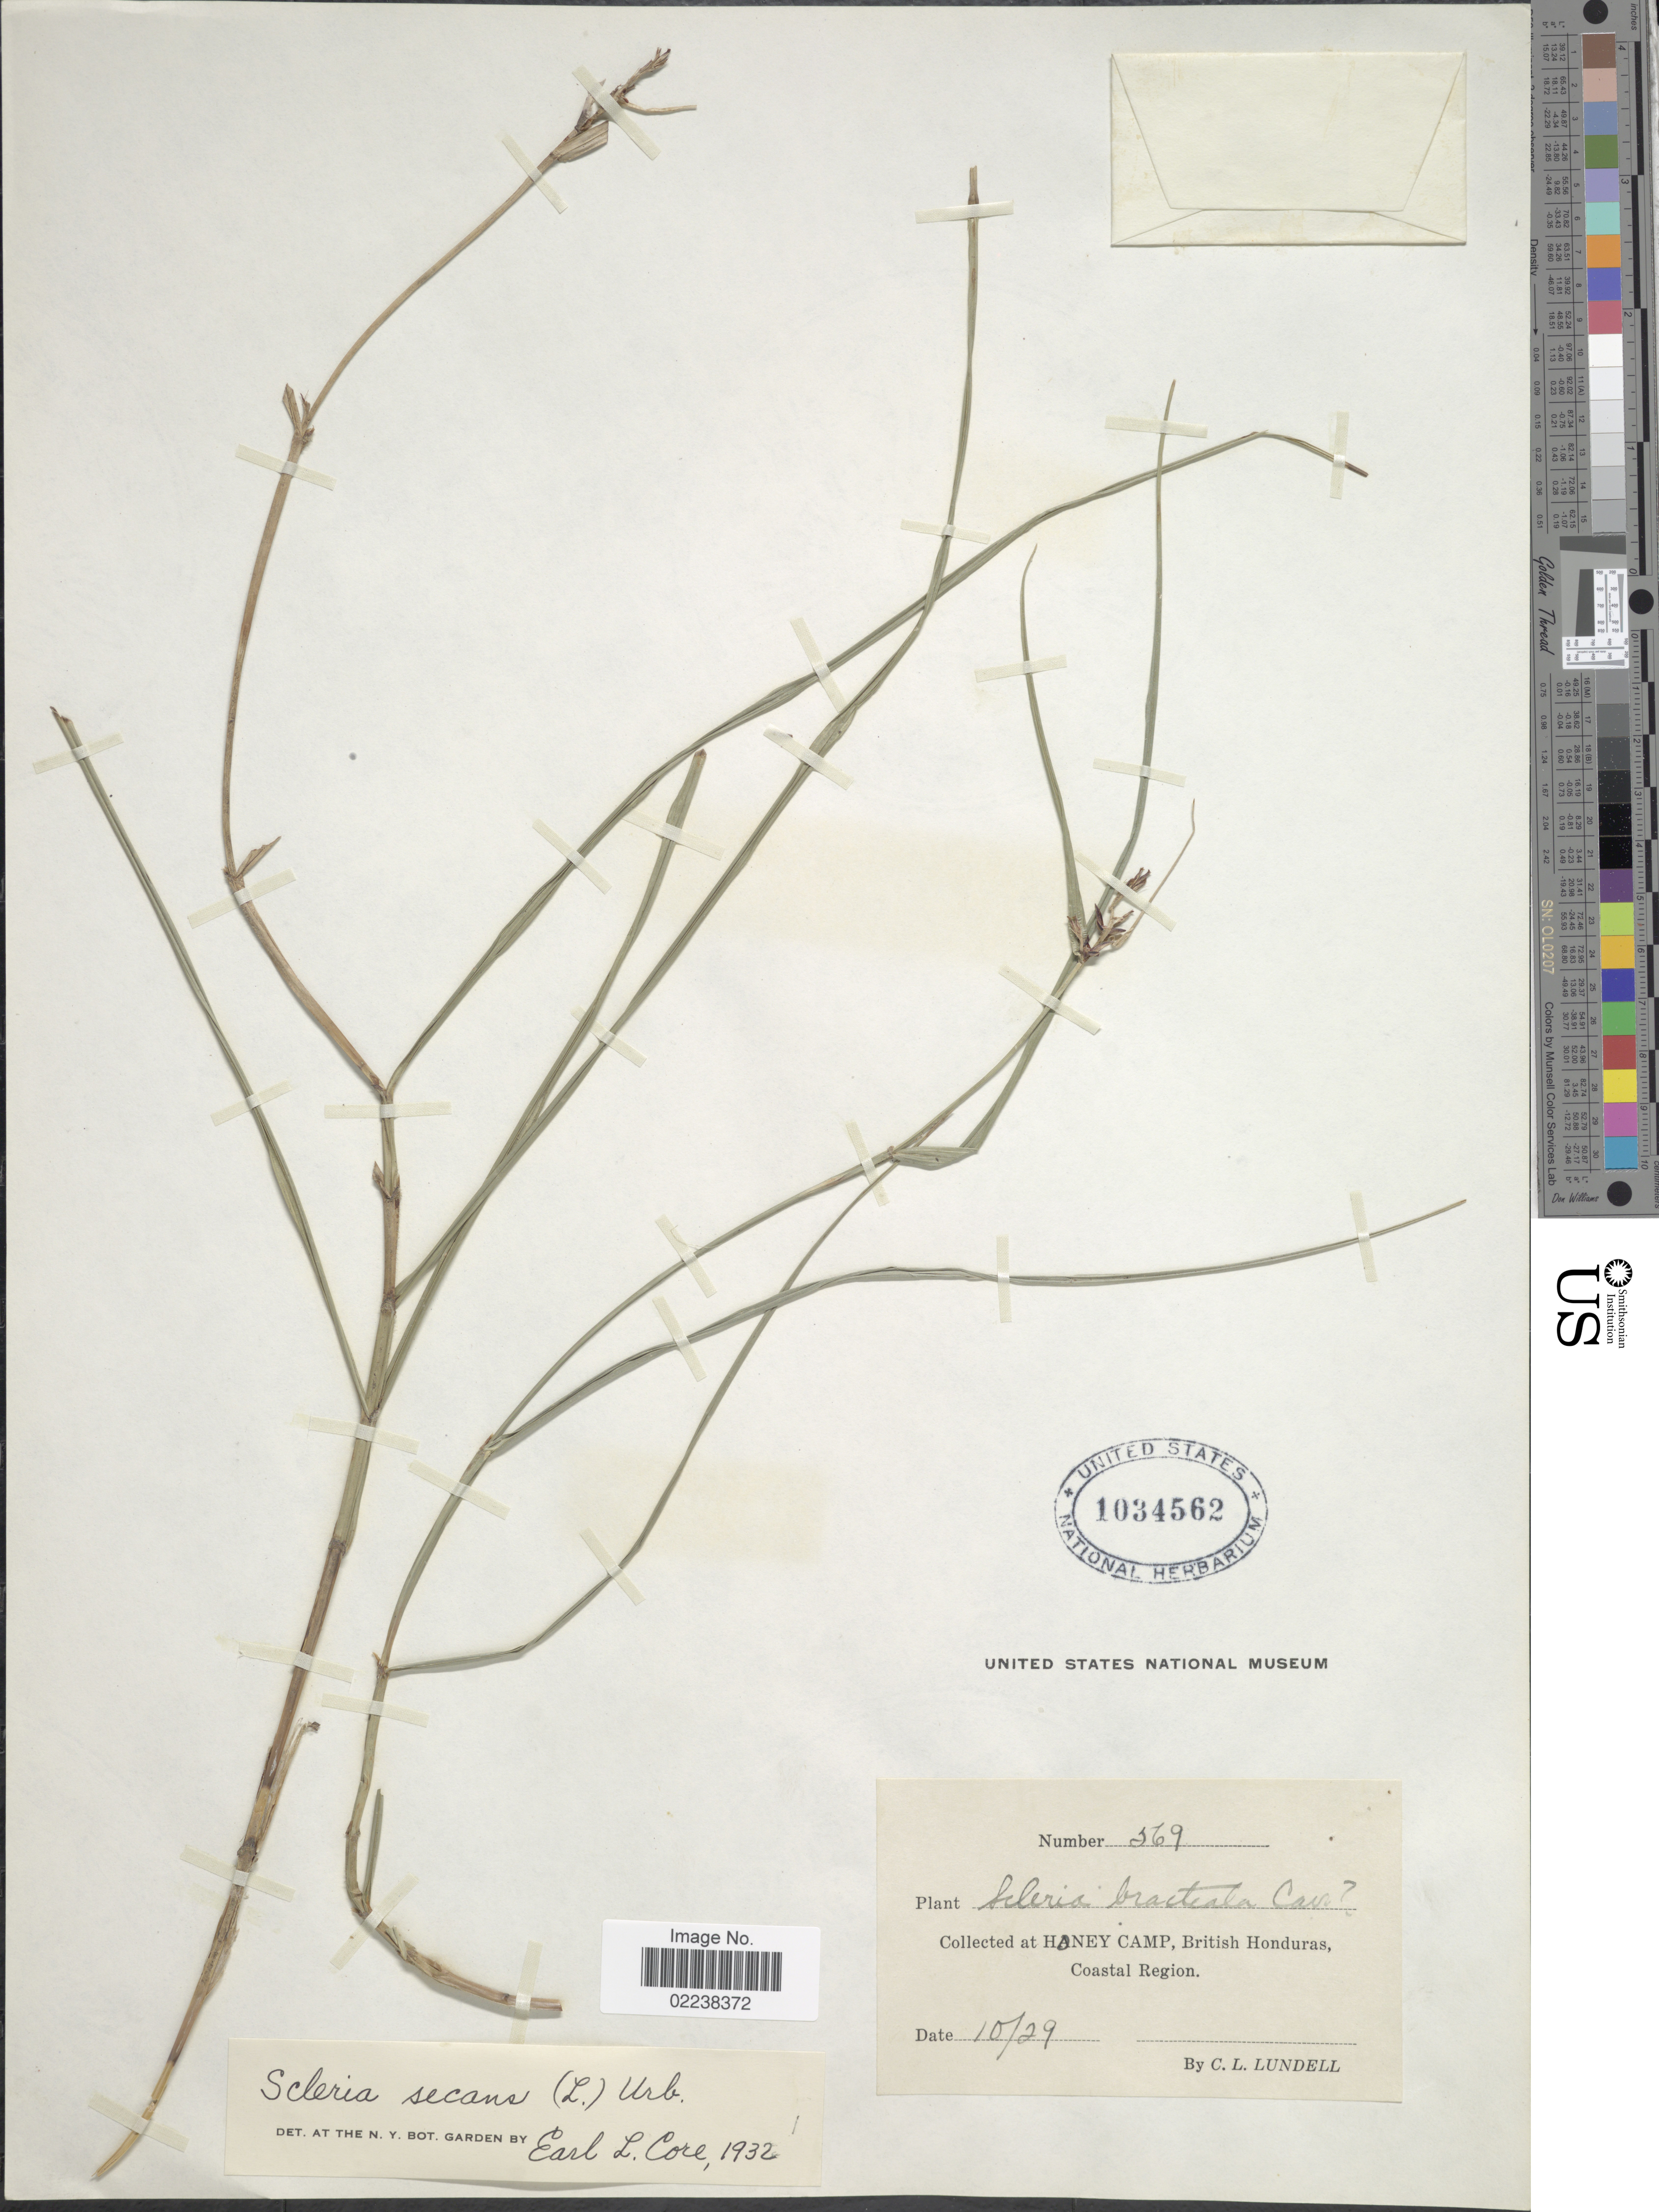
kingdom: Plantae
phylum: Tracheophyta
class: Liliopsida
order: Poales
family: Cyperaceae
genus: Scleria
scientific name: Scleria secans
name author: (L.) Urb.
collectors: C. L. Lundell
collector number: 569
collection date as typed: Transcribed d/m/y: /10/29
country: Belize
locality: British Honduras, Honey Camp, Coastal Region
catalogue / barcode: US 1034562